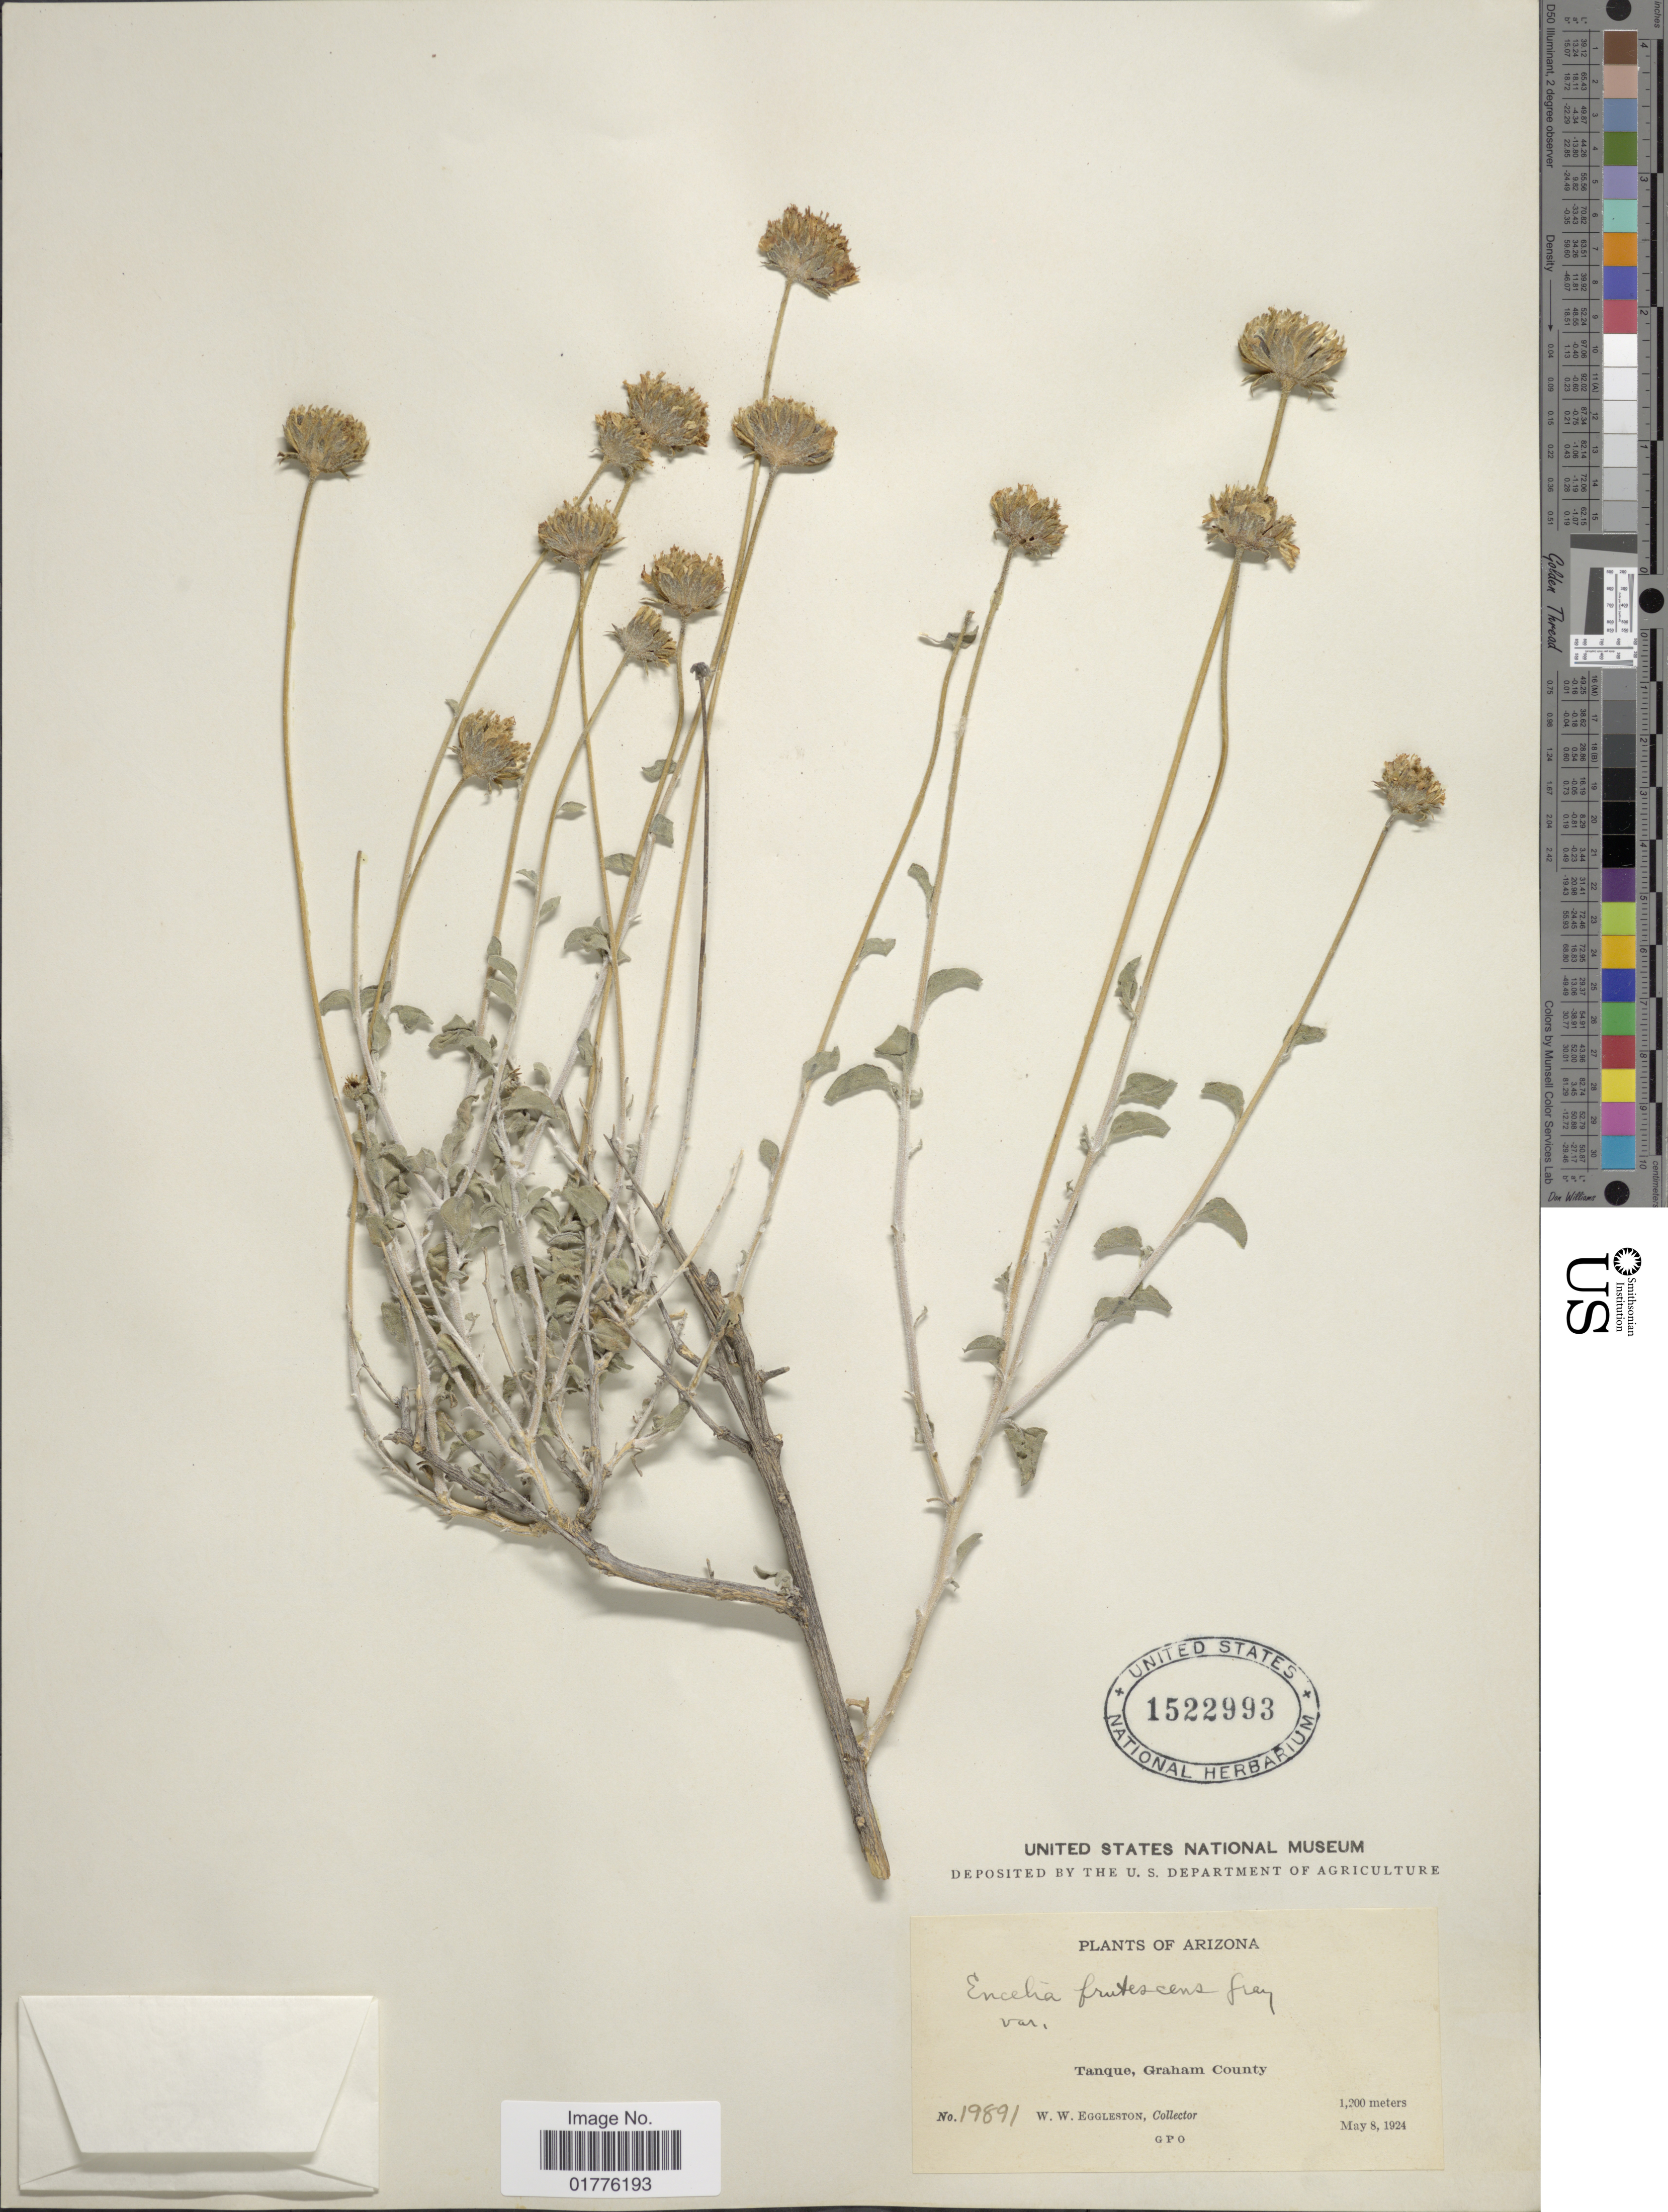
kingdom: Plantae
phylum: Tracheophyta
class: Magnoliopsida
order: Asterales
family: Asteraceae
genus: Encelia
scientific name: Encelia frutescens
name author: (A. Gray) A. Gray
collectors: W. W. Eggleston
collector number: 19891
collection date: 1924-05-08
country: United States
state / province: Arizona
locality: Tanque, Graham County. Arizona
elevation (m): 1200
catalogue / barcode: US 1522993